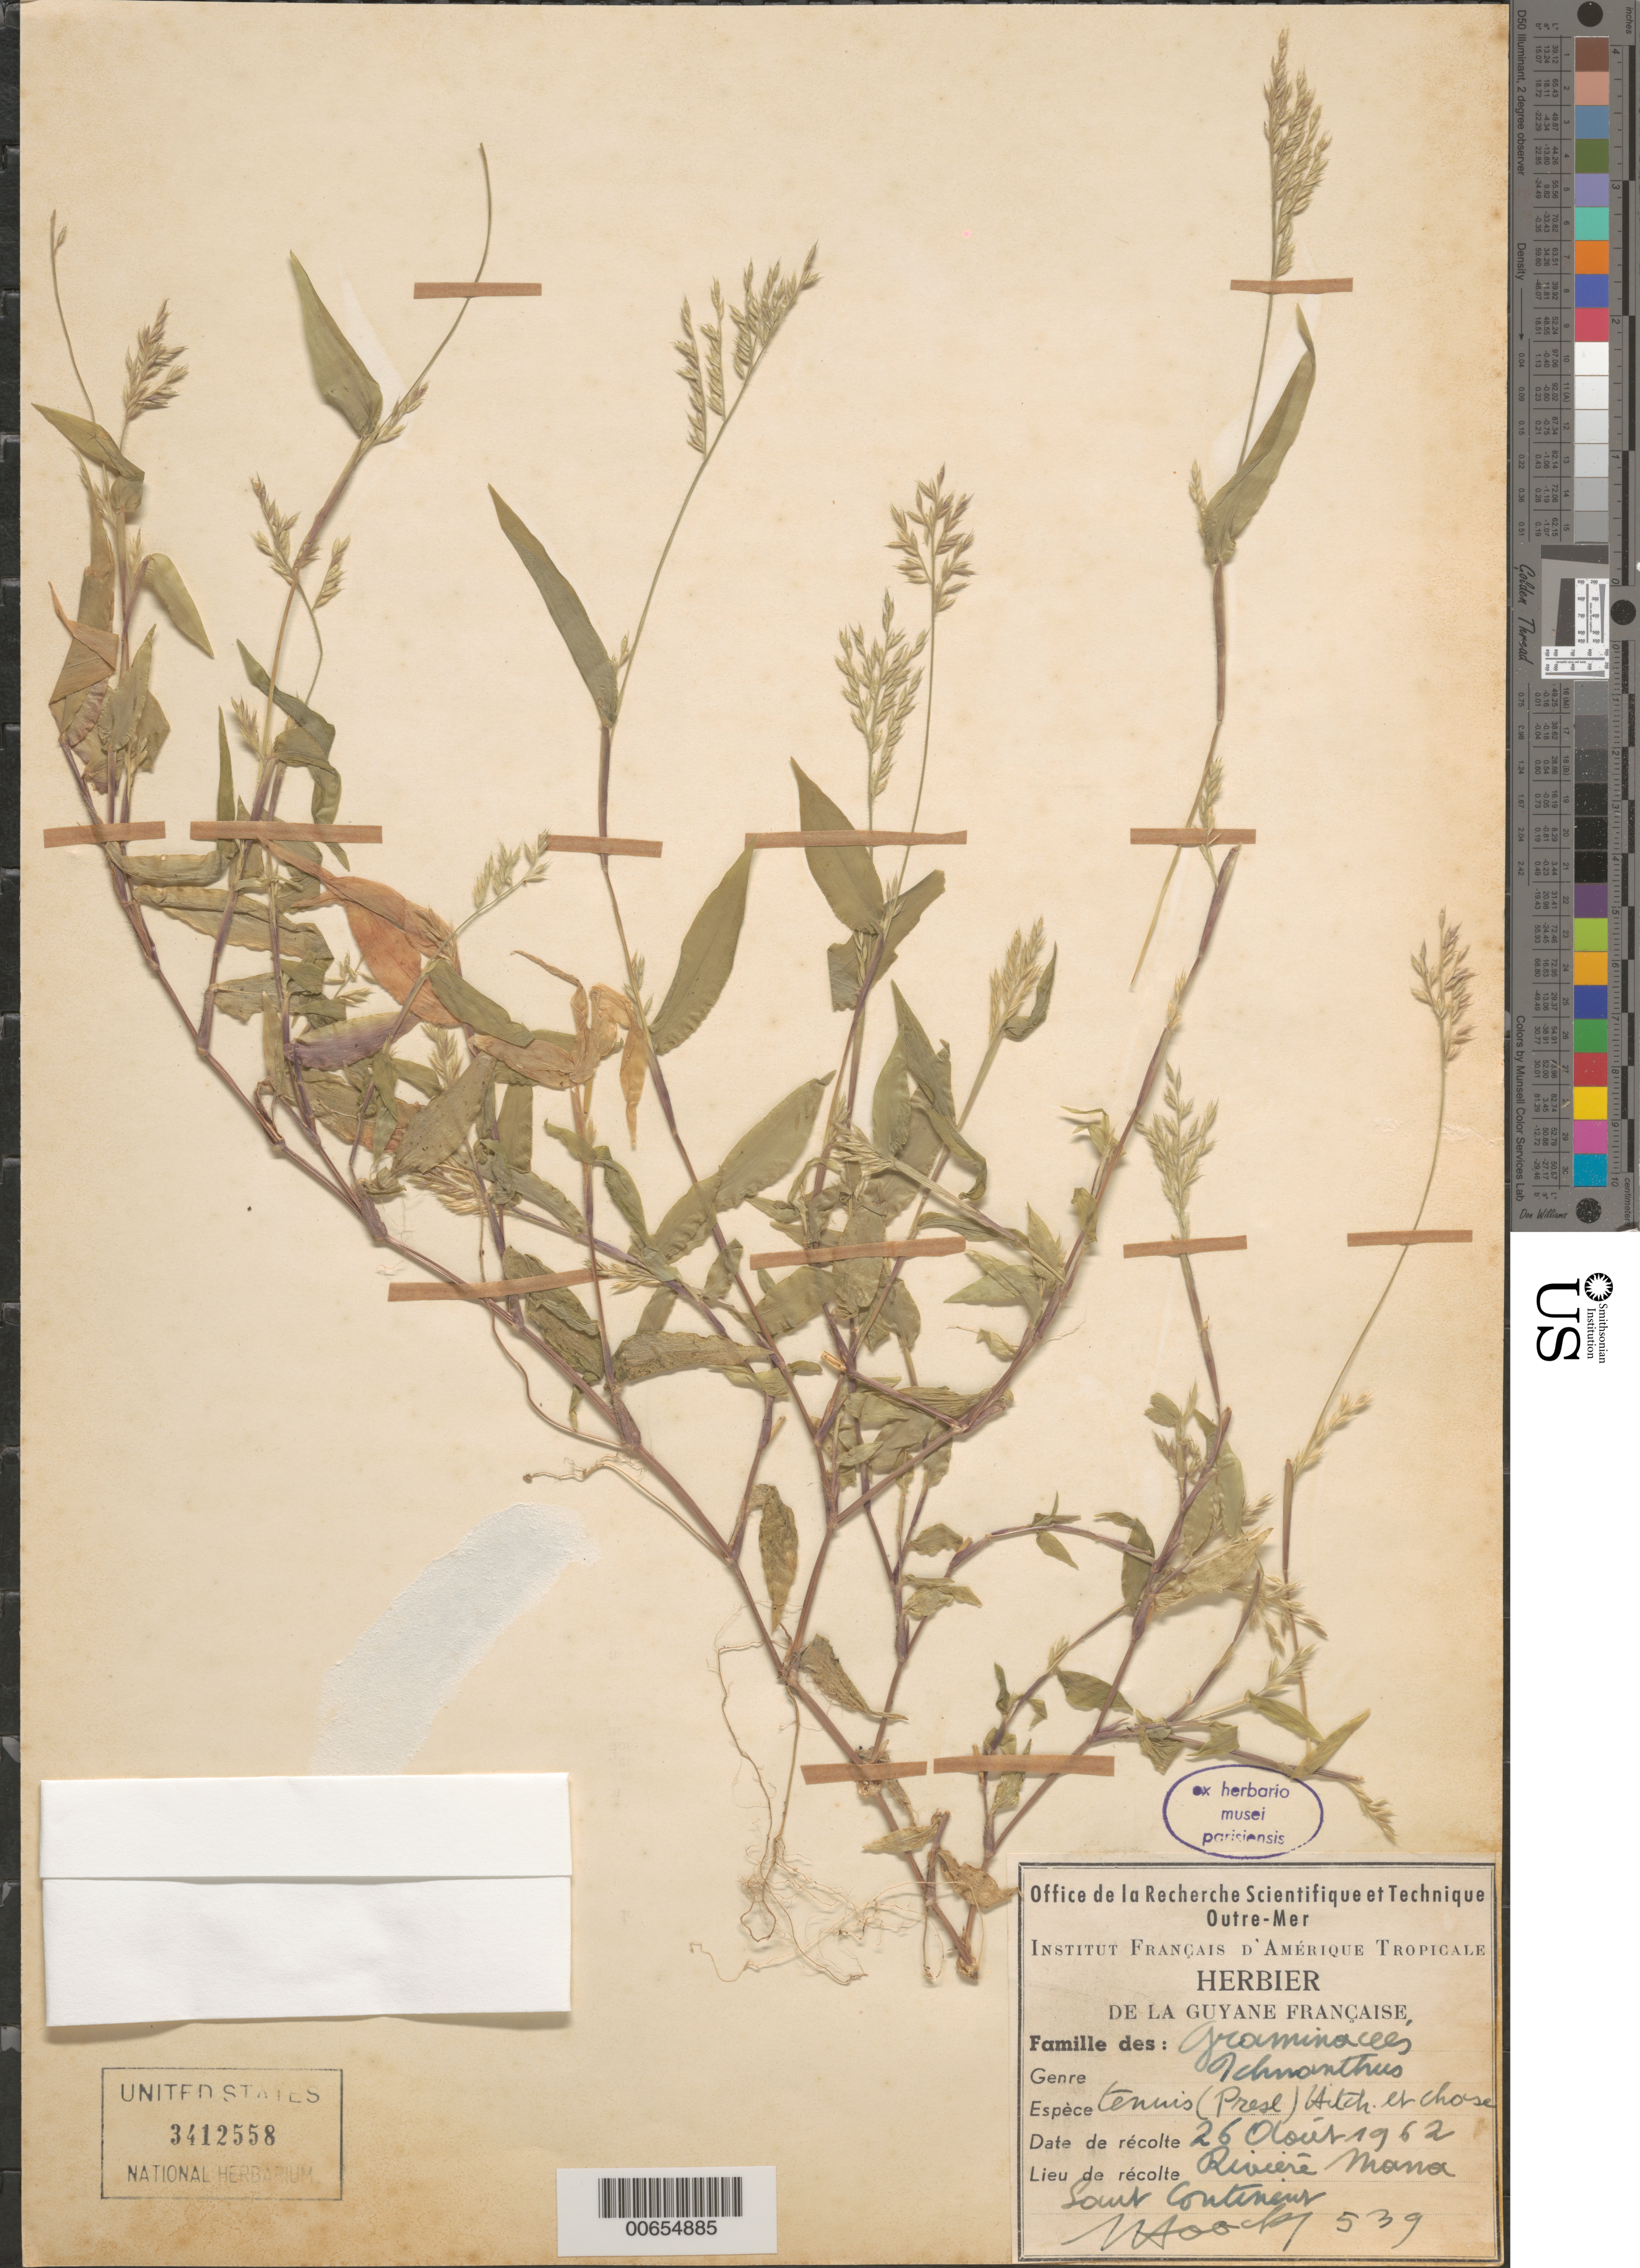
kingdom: Plantae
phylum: Tracheophyta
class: Liliopsida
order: Poales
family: Poaceae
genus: Ichnanthus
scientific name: Ichnanthus tenuis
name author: (J. Presl) Hitchc. & Chase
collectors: J. Hoock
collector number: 539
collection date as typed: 26-Aug-62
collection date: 1962-08-26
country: French Guiana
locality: Rivière Mana, Saut Contineur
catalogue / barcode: US 3412558